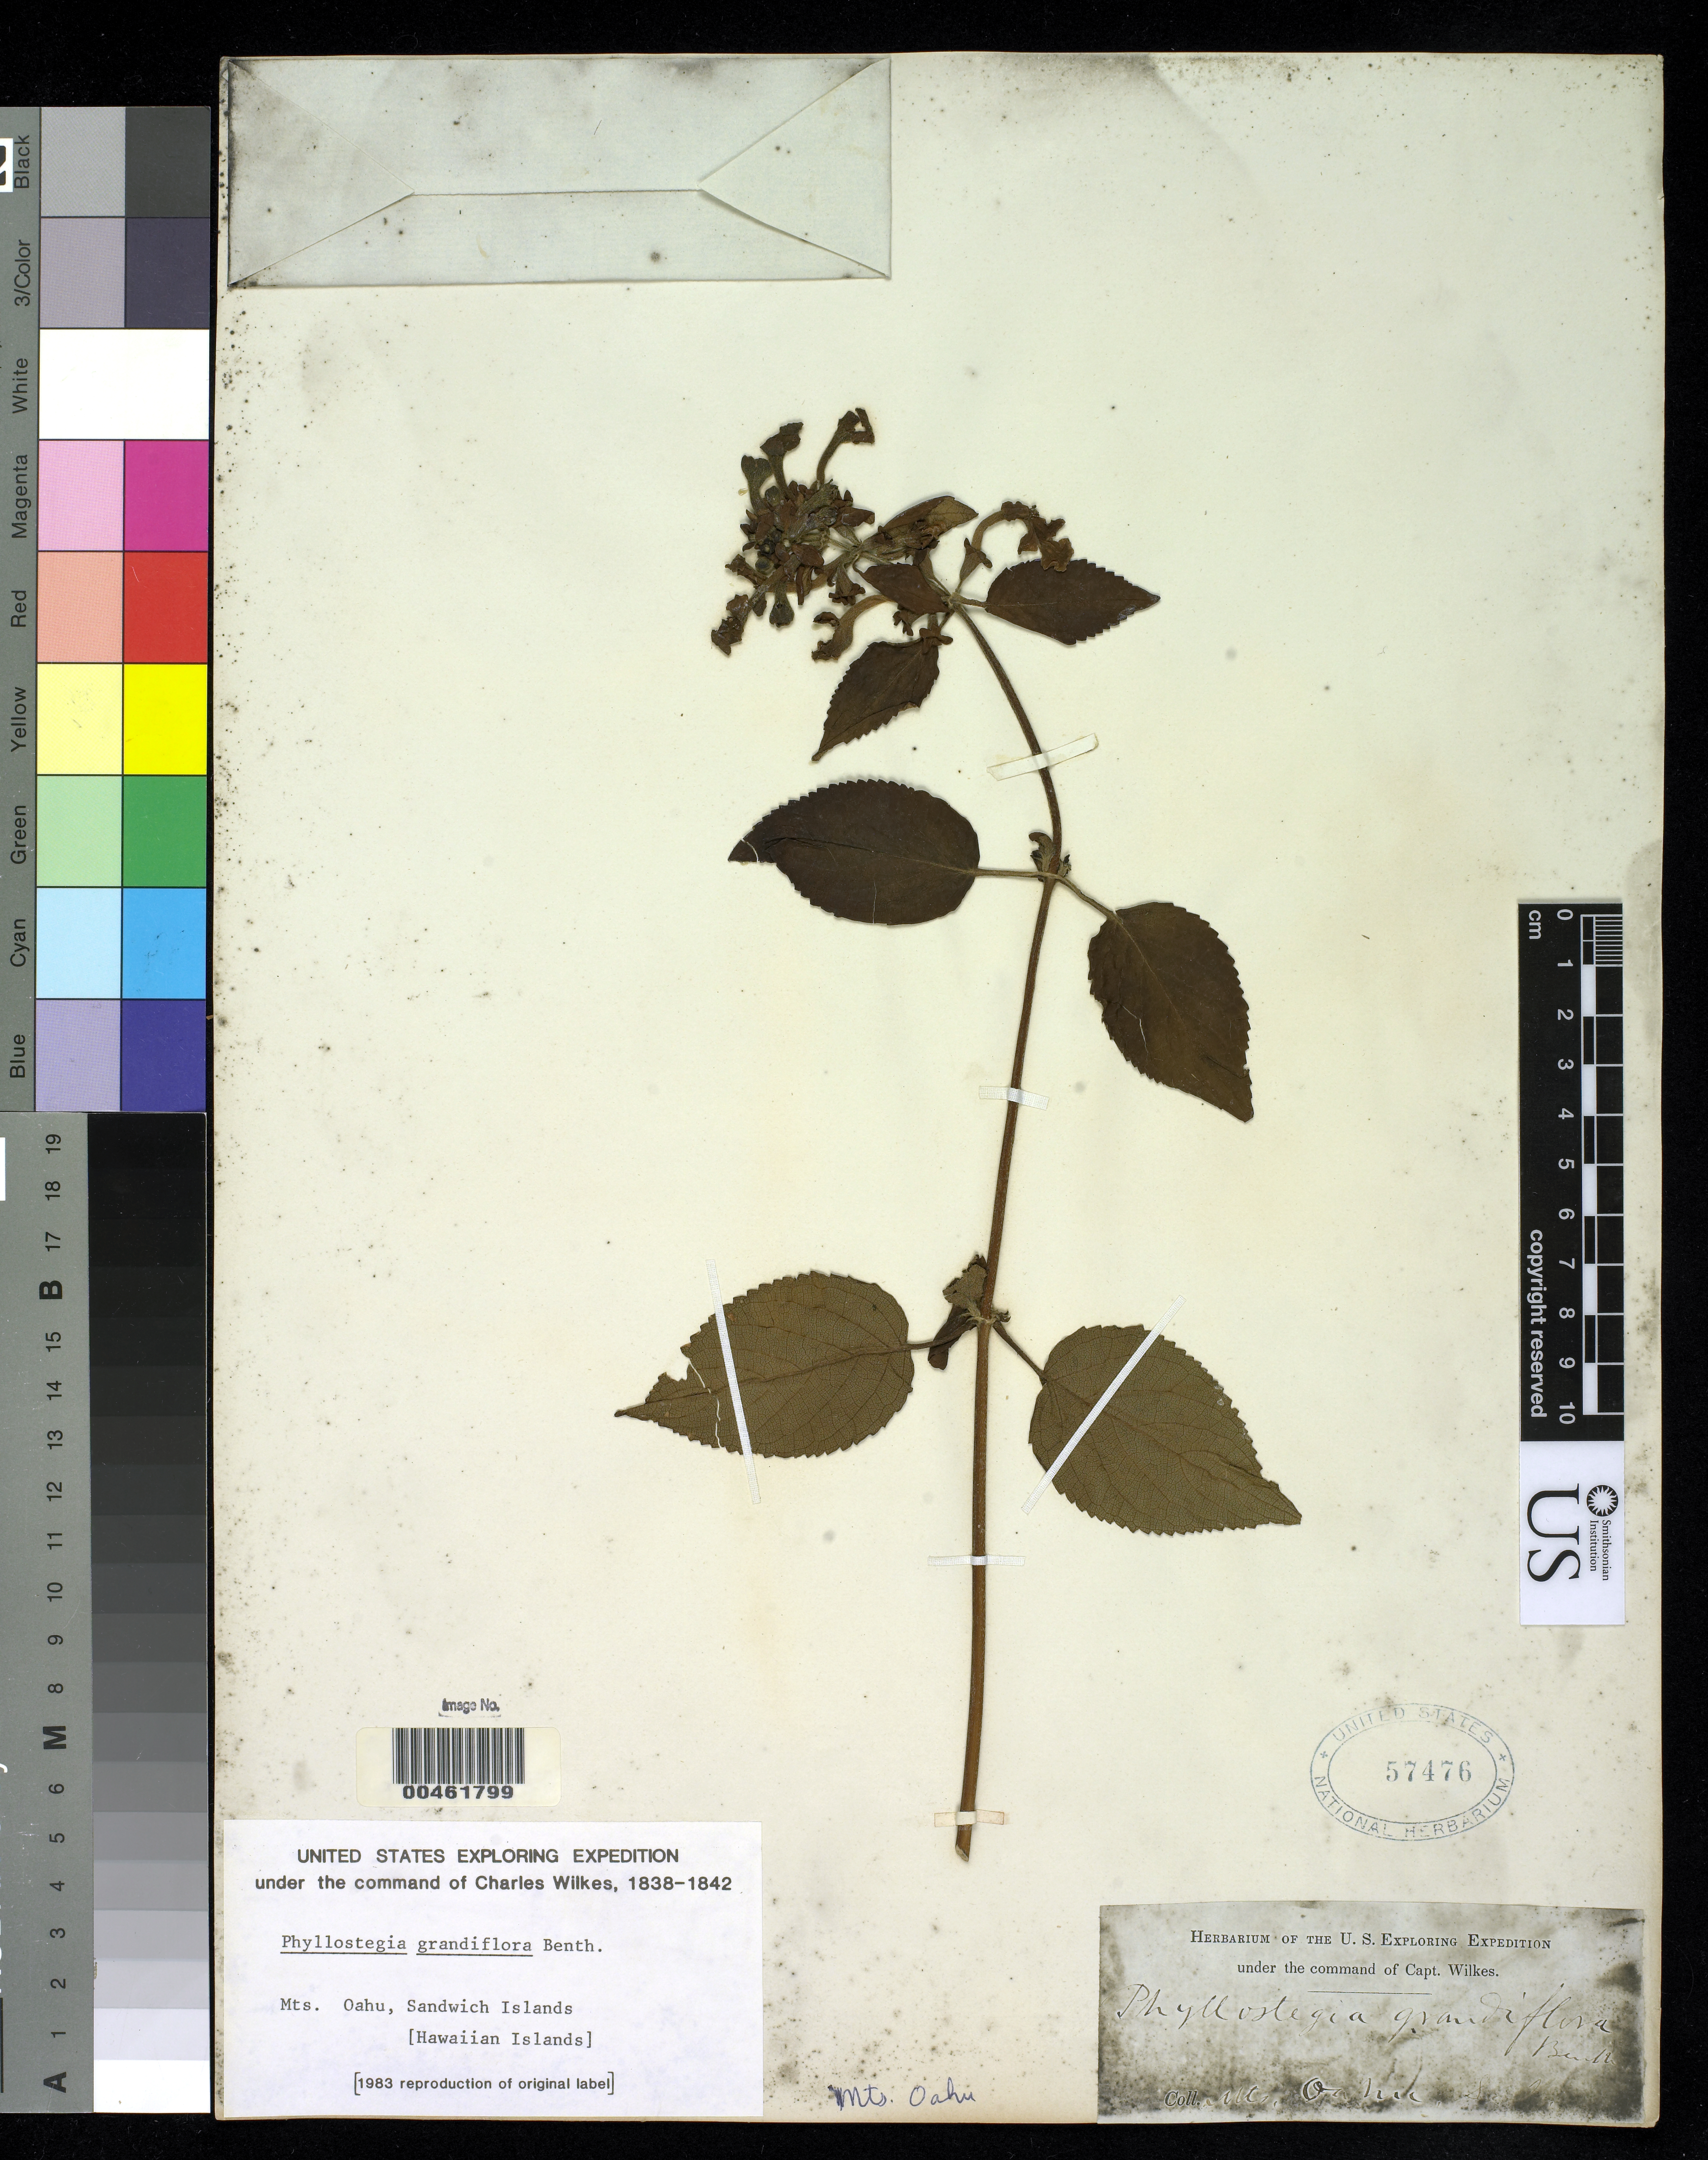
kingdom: Plantae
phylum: Tracheophyta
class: Magnoliopsida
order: Lamiales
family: Lamiaceae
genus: Phyllostegia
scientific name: Phyllostegia grandiflora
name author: (Gaudich.) Benth.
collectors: Wilkes Explor. Exped.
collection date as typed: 1838 to -- --- 1842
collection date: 1838/1842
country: United States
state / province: Hawaii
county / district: Kauai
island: Kaua'i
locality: Mountains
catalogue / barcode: US 57476